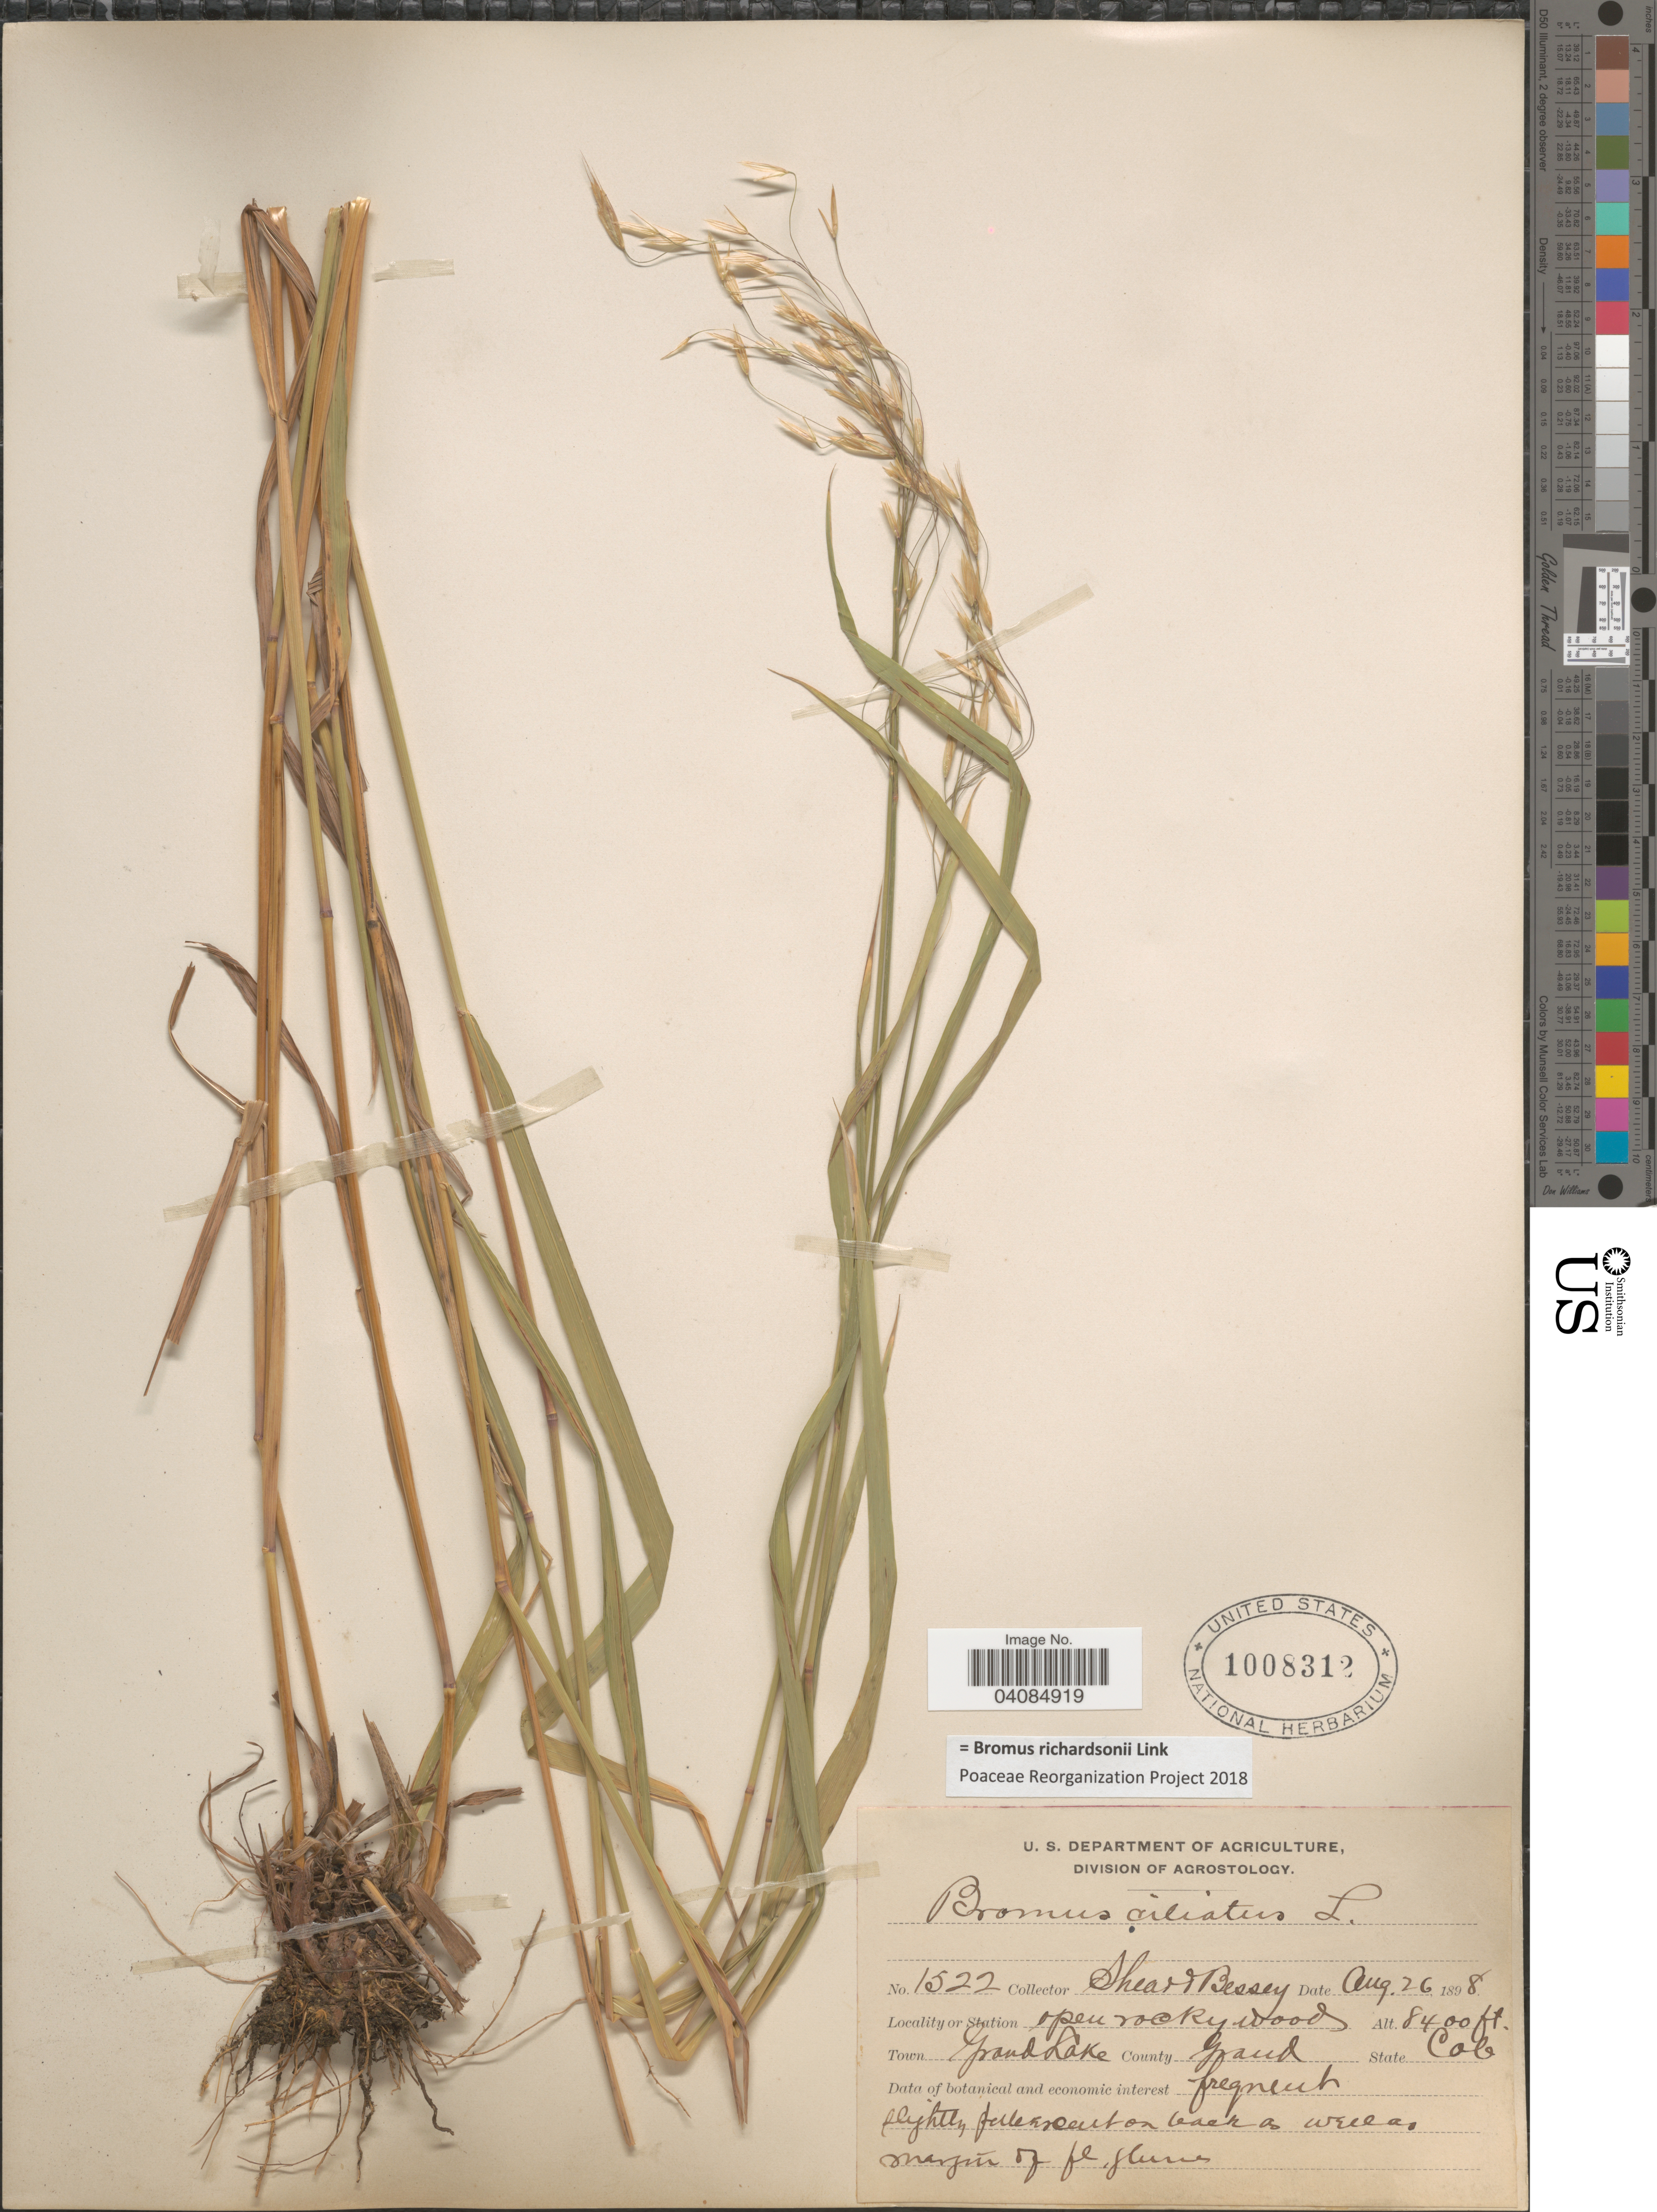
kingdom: Plantae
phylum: Tracheophyta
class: Liliopsida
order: Poales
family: Poaceae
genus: Bromus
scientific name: Bromus racemosus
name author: L.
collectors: -- Shear & -. Bessey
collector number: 1522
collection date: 1898-08-26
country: United States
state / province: Colorado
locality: Open rocky woods. Town Grand Lake. County Grand.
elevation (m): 2560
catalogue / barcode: US 1008312